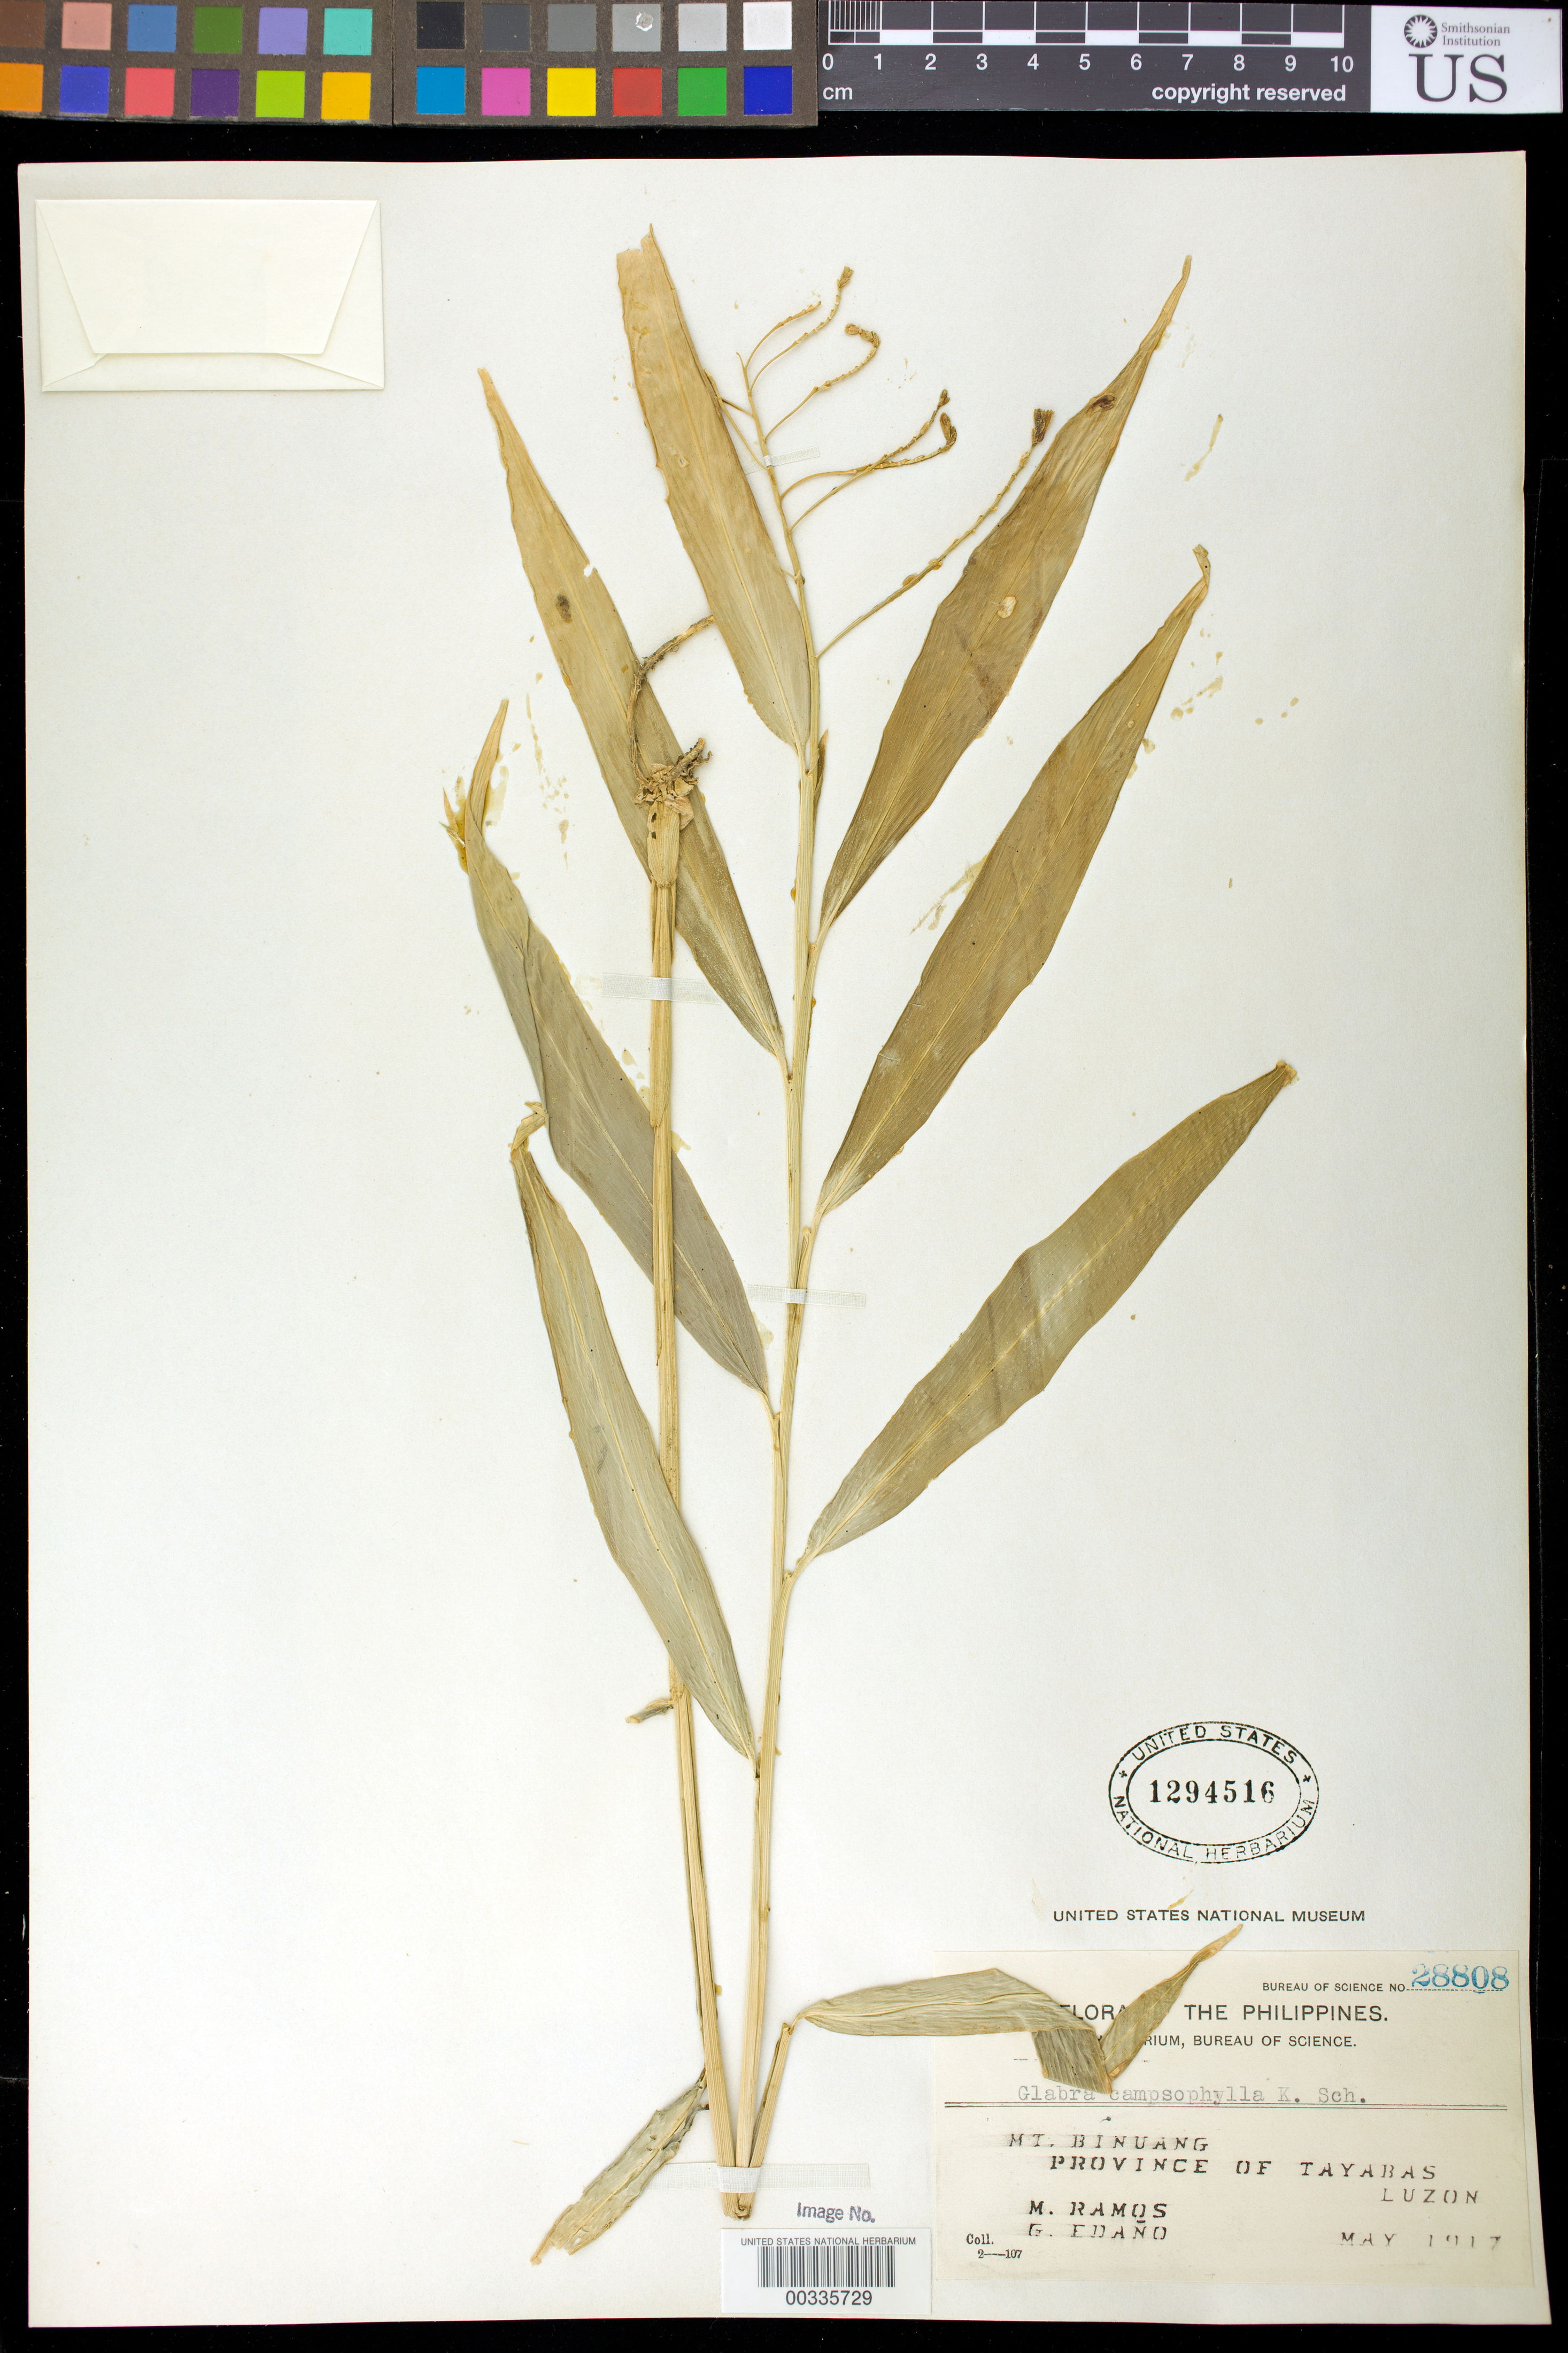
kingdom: Plantae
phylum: Tracheophyta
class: Liliopsida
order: Zingiberales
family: Zingiberaceae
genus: Globba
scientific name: Globba campsophylla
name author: K. Schum.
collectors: M. Ramos & G. E. Edaño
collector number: Bur. Sci. 28808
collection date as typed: May 1917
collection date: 1917-05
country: Philippines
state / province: Calabarzon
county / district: Quezon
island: Luzon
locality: Mt binuang, tayabas prov. [= quezon province]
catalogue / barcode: US 1294516